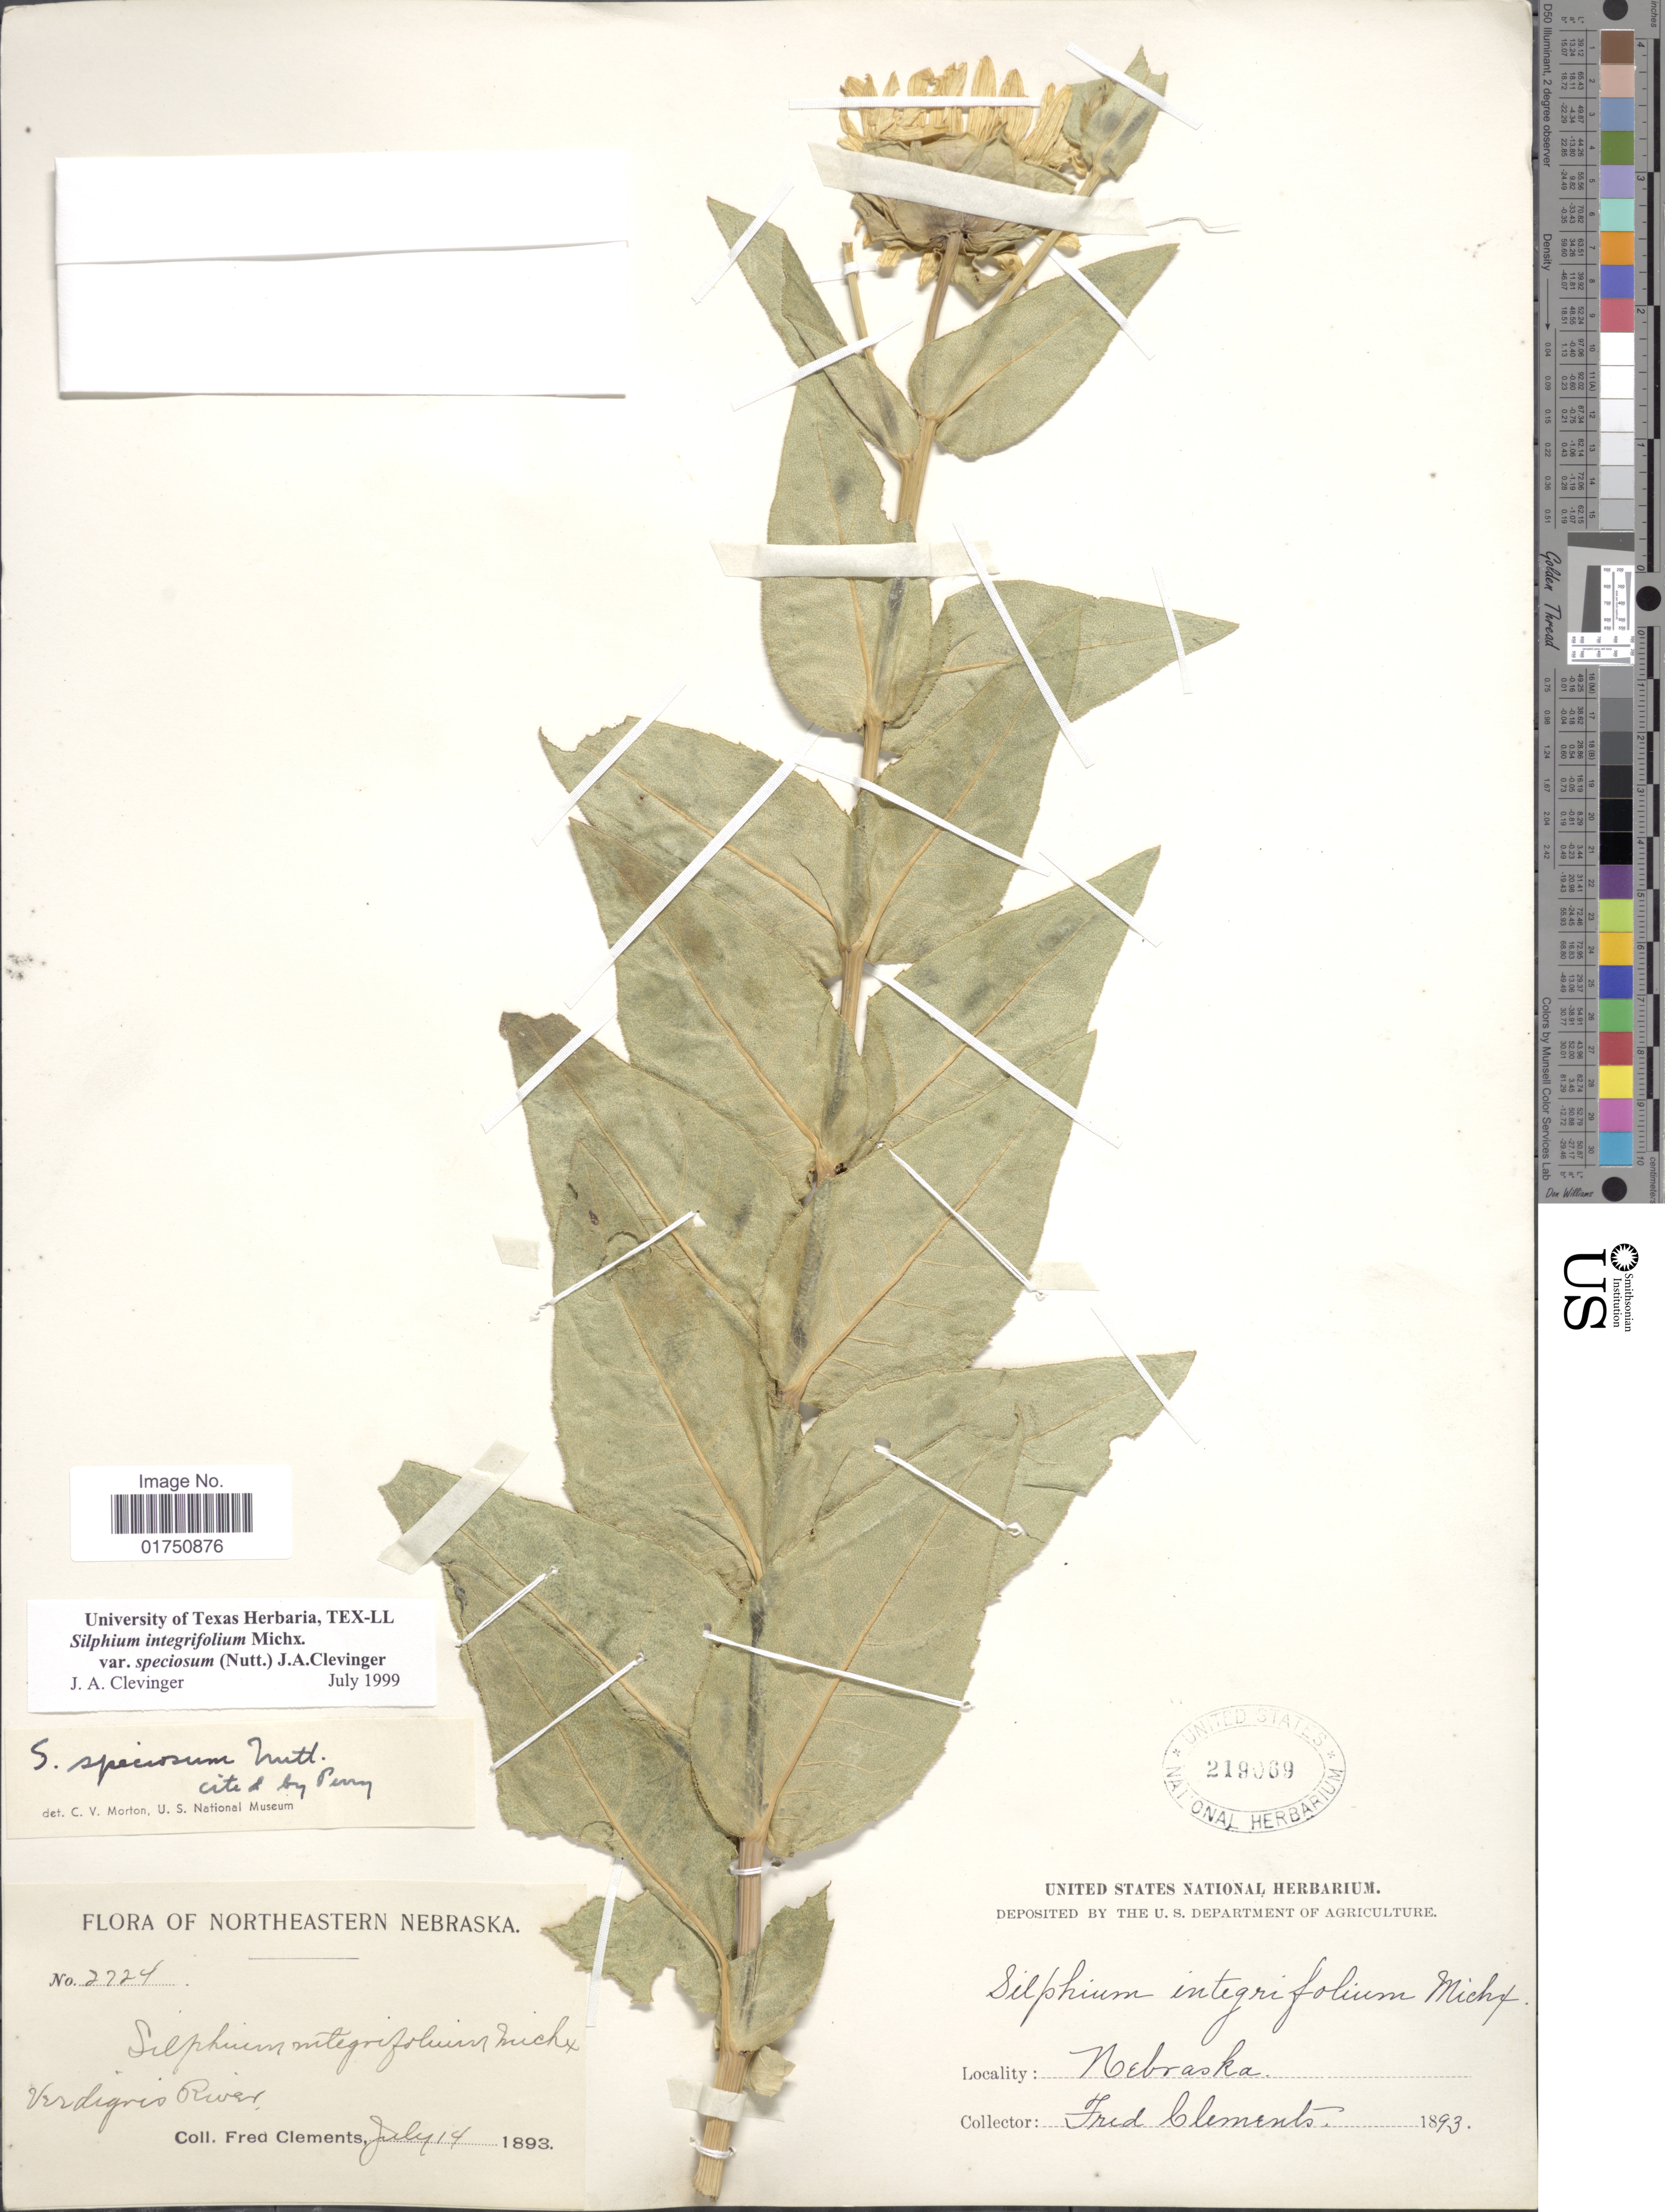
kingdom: Plantae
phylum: Tracheophyta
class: Magnoliopsida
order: Asterales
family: Asteraceae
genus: Silphium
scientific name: Silphium speciosum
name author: Nutt.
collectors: F. Clements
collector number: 2724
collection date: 1893-07-14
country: United States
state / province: Nebraska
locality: Northeastern Nebraska. Verdigris River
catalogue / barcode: US 219069